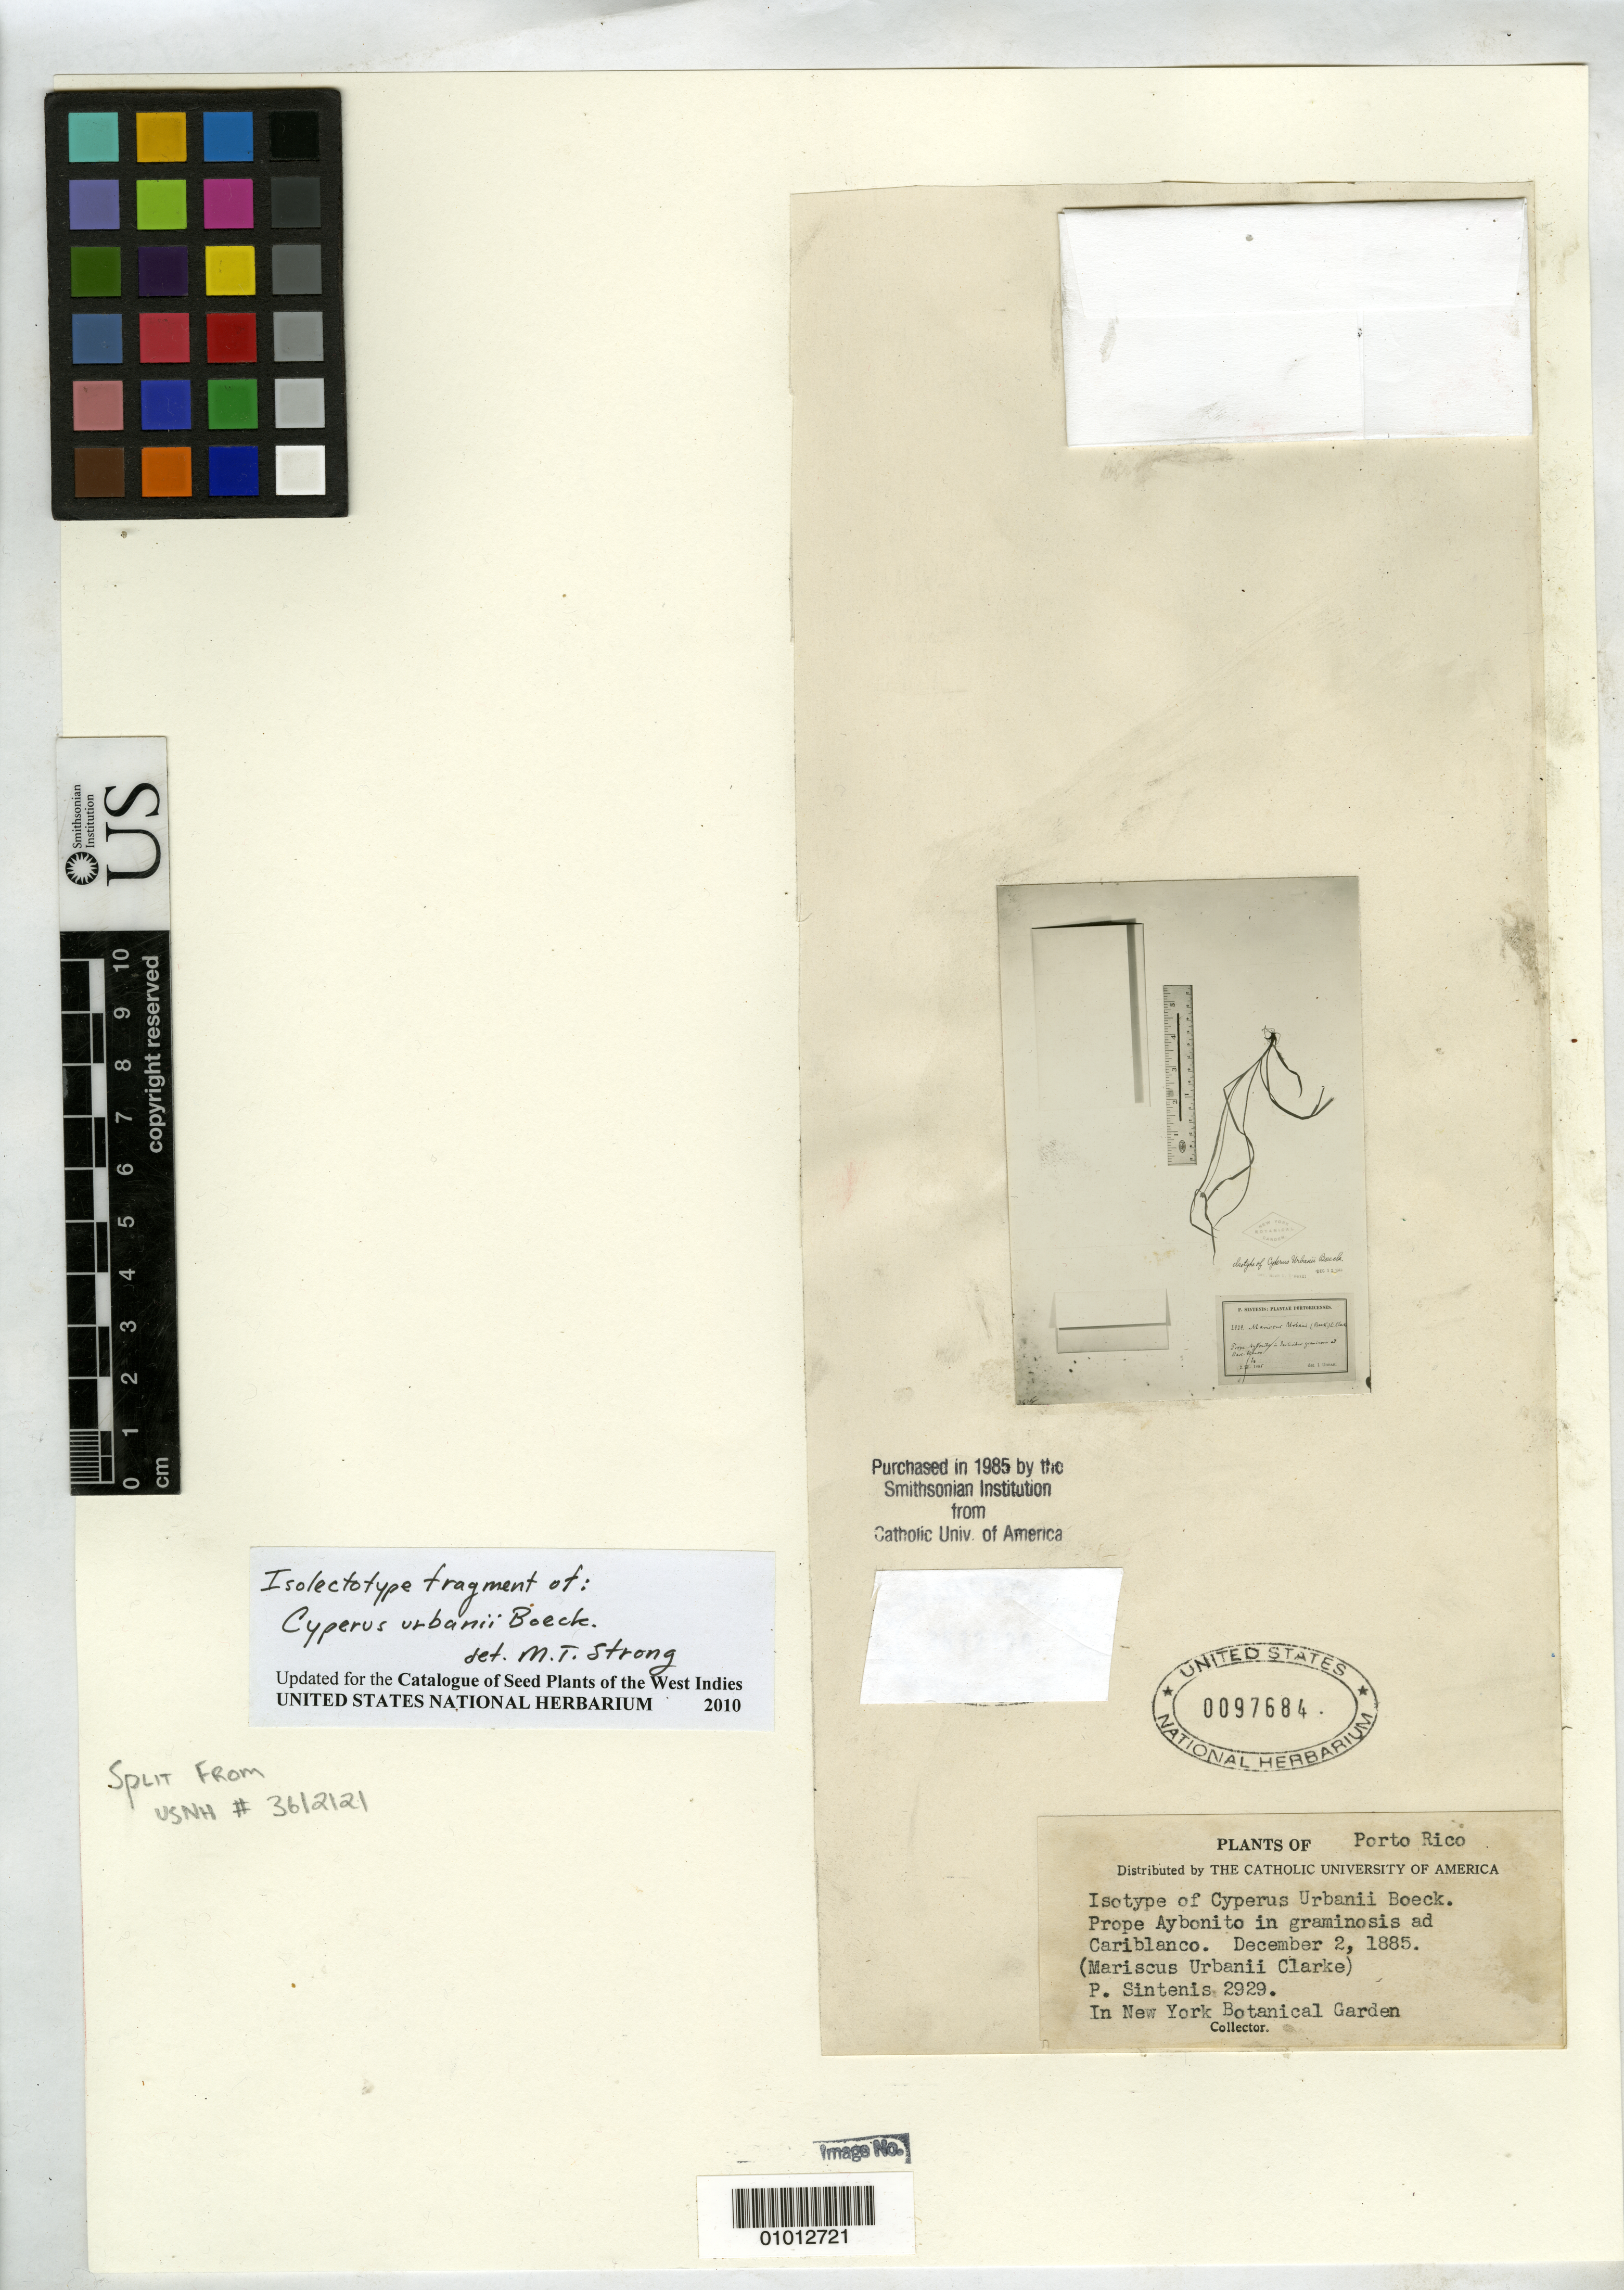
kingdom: Plantae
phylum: Tracheophyta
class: Liliopsida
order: Poales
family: Cyperaceae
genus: Cyperus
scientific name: Cyperus urbanii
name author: Boeckeler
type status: Isolectotype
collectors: P. Sintenis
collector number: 2929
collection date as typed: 02 Dec 1885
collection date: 1885-12-02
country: Puerto Rico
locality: Prope Aybonito in graminosis ad Cariblanco.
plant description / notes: Specific epithet published as "Urbani".; Fragmentary material of type specimen ex NYBG.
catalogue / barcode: US 97684